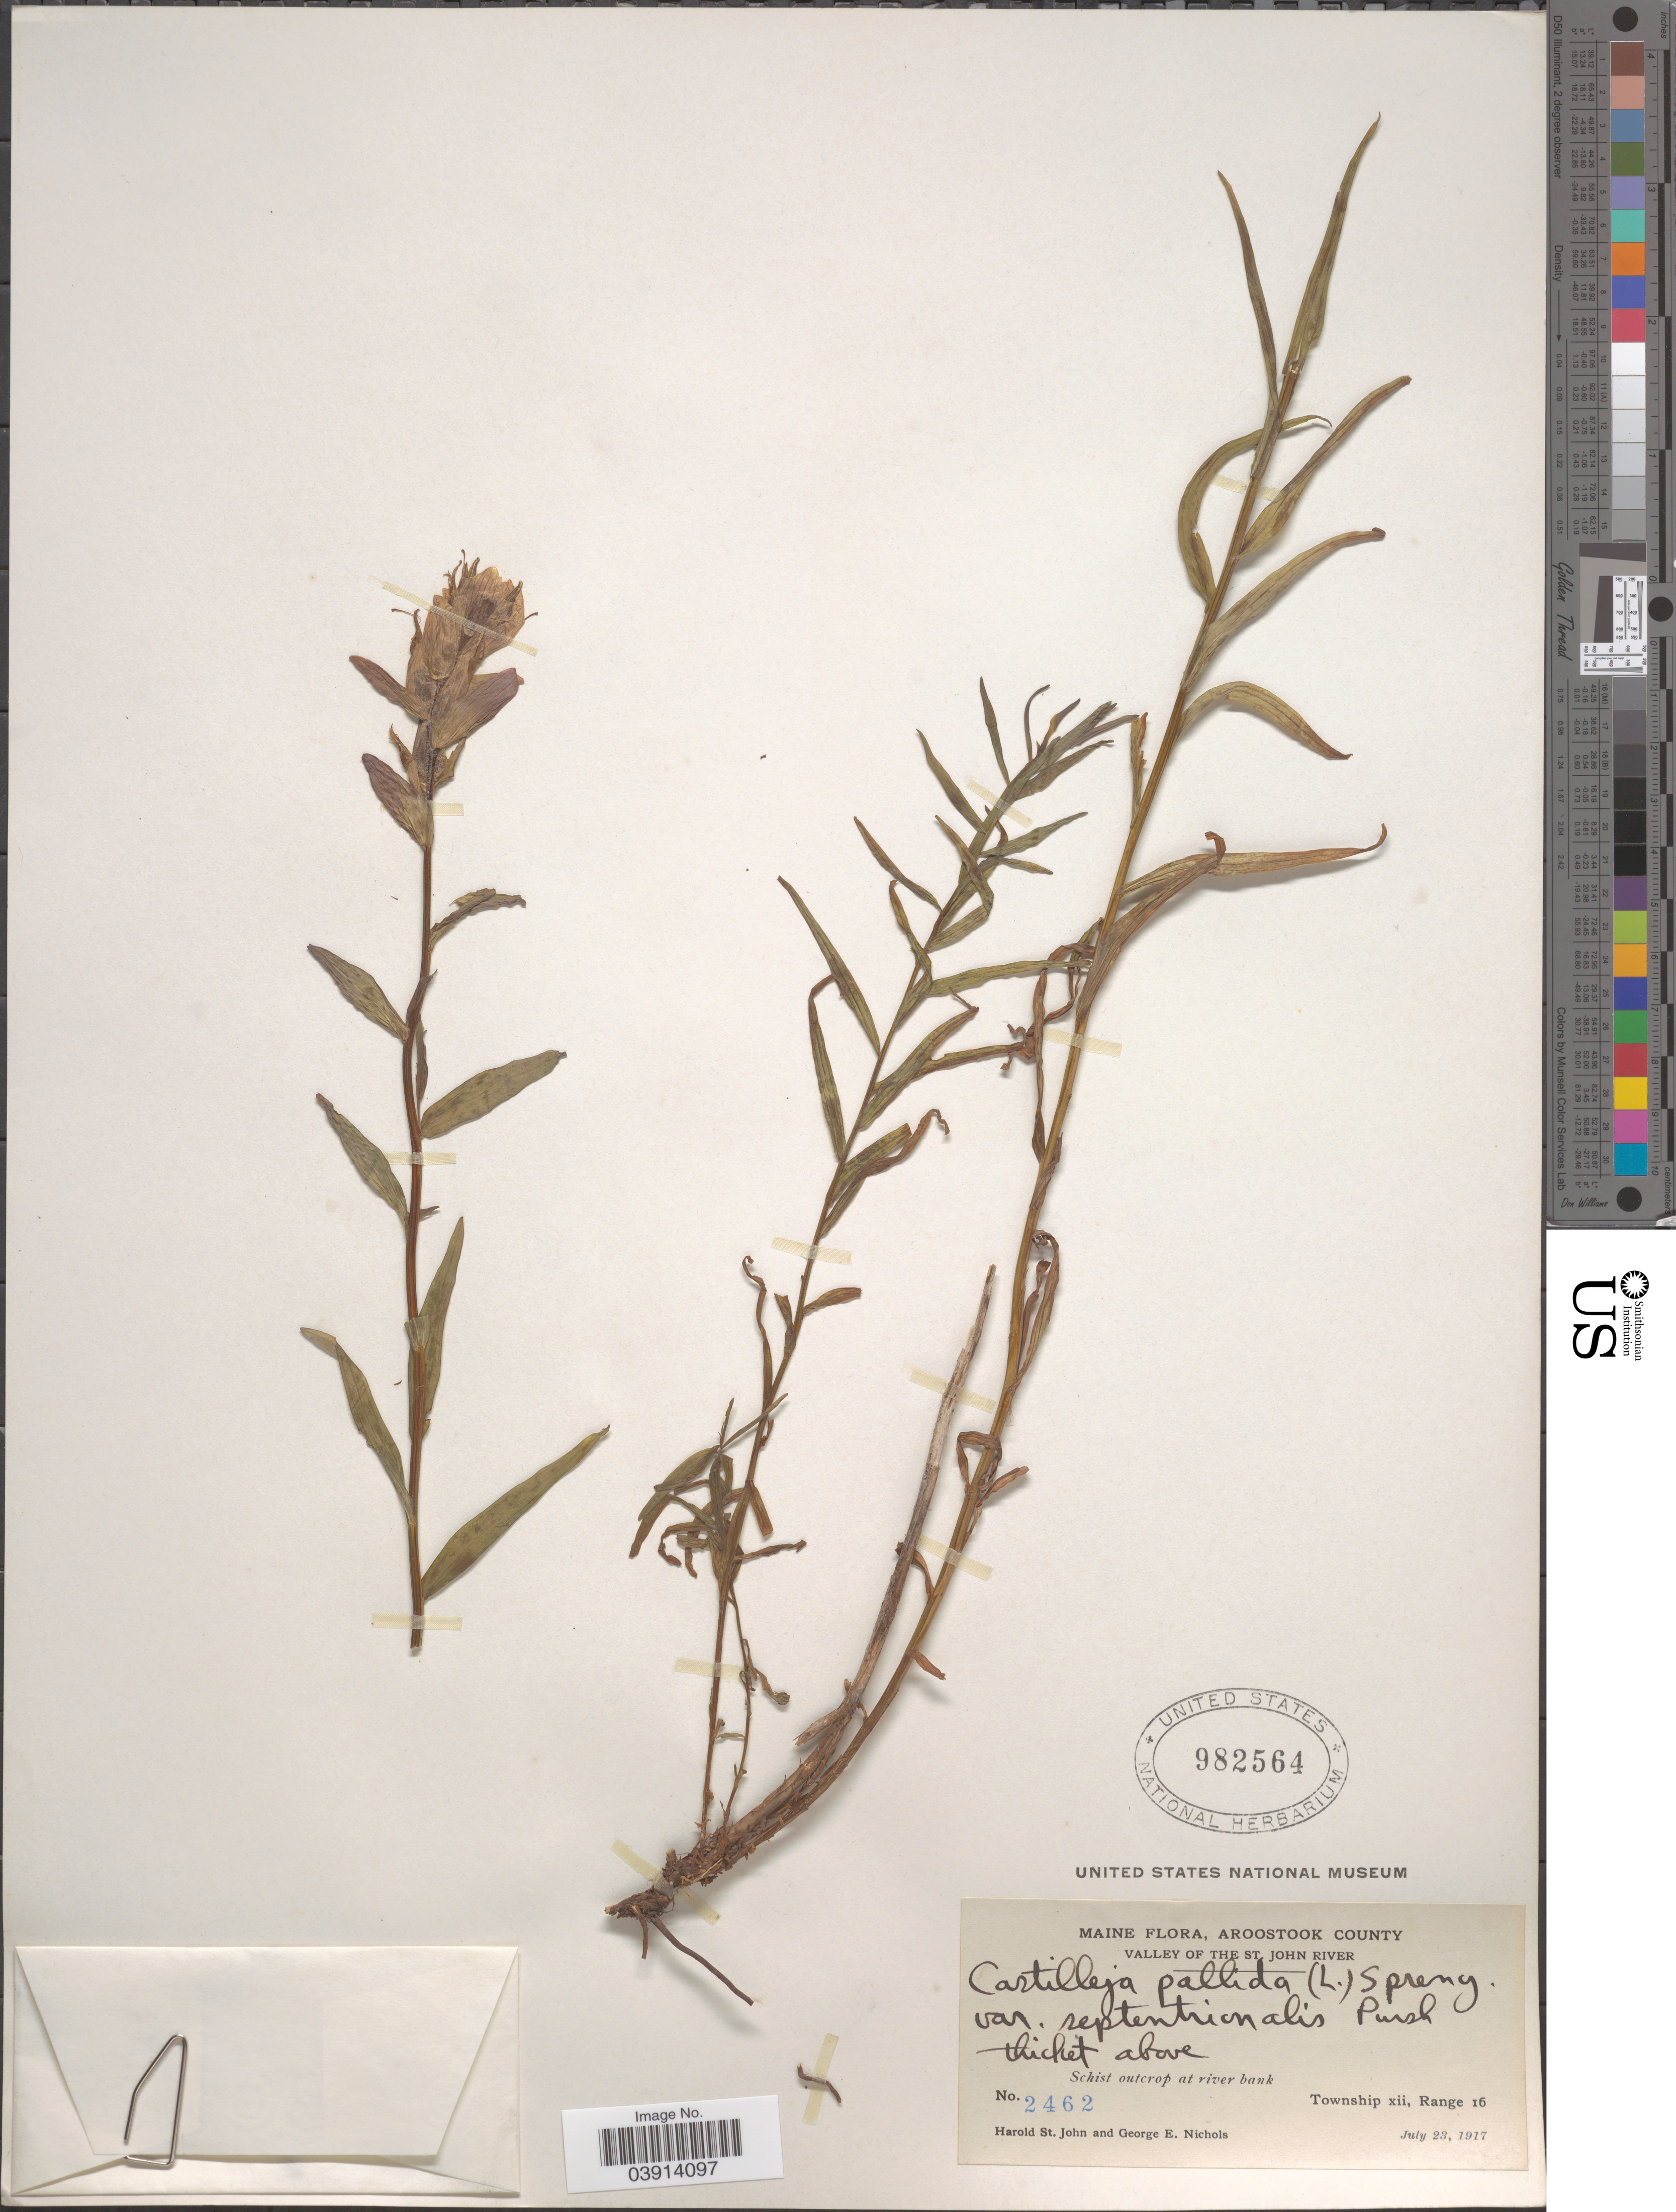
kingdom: Plantae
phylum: Tracheophyta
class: Magnoliopsida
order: Lamiales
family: Orobanchaceae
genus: Castilleja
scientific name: Castilleja septentrionalis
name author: Lindl.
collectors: H. St. John & G. E. Nichols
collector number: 2462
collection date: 1917-07-23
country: United States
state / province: Maine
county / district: Aroostook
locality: Valley of the St. John River. Thicket above. Schist outcrop at river bank. Township xii, Range 16.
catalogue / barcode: US 982564